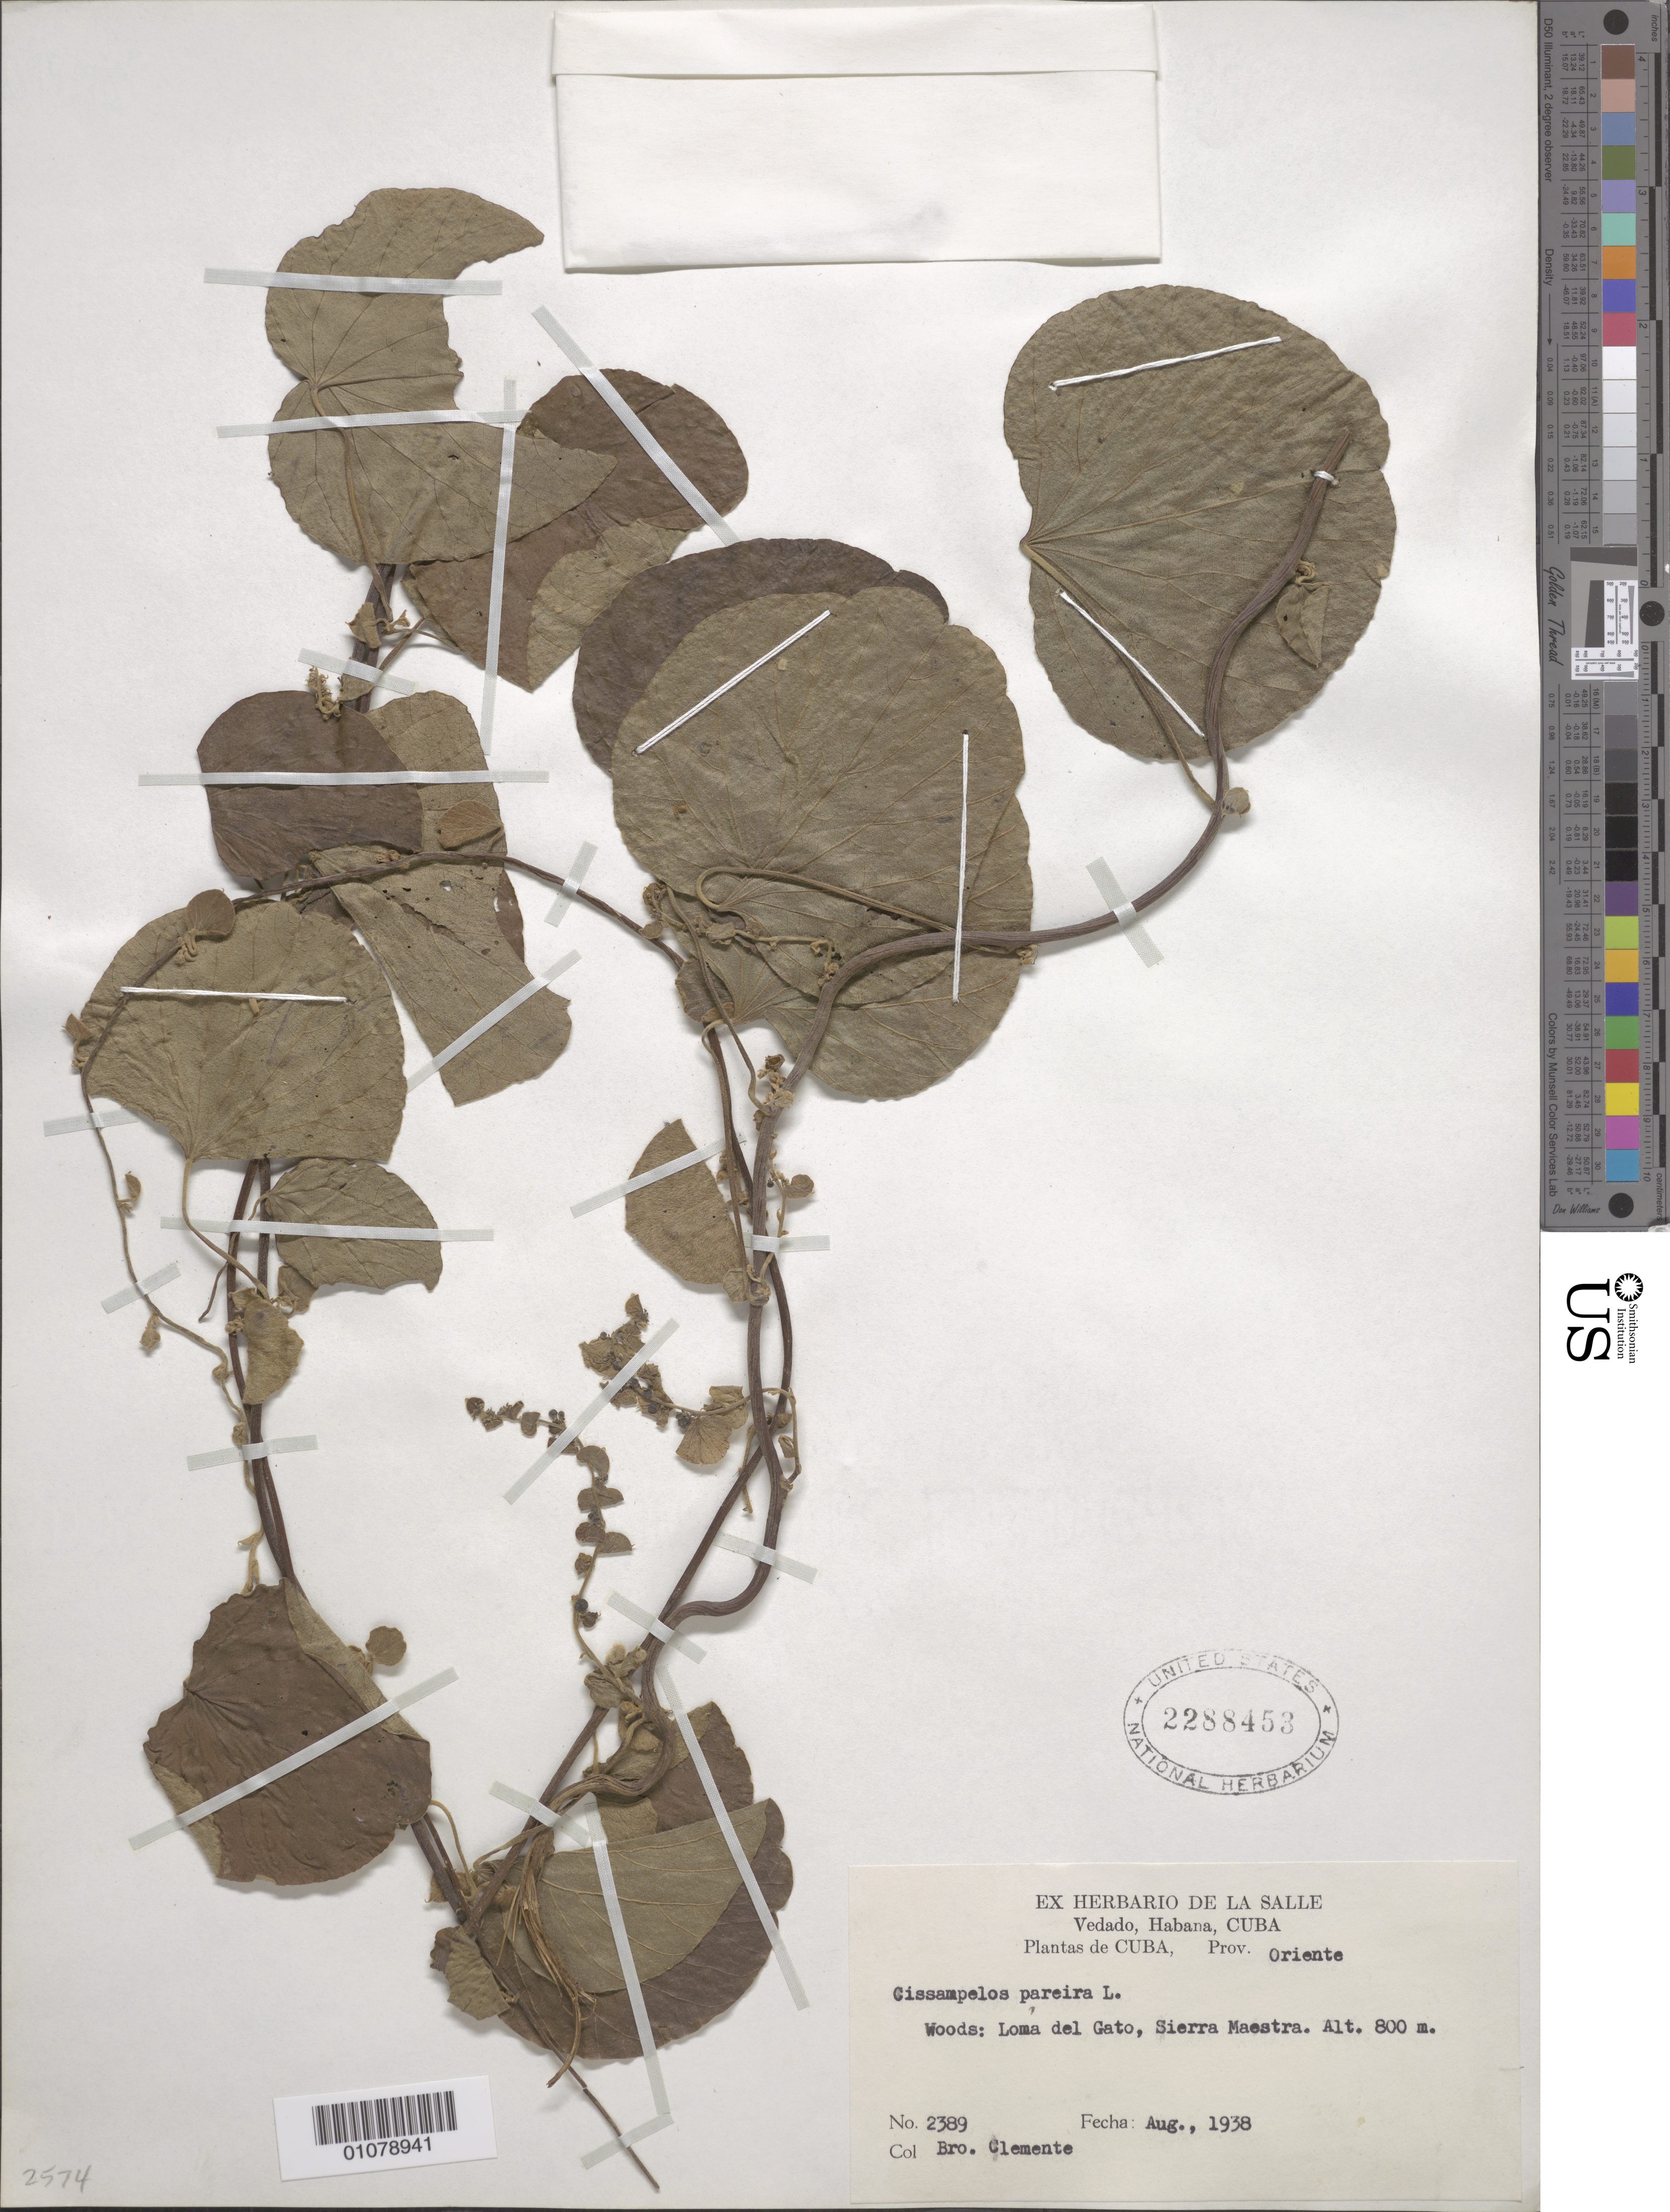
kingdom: Plantae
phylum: Tracheophyta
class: Magnoliopsida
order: Ranunculales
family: Menispermaceae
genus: Cissampelos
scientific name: Cissampelos pareira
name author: L.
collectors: Bro. Clemente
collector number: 2389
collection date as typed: Aug 1938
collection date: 1938-08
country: Cuba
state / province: Granma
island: Cuba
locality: Oriente, Sierra Maestra, Loma del Gaot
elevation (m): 800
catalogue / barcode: US 2288453